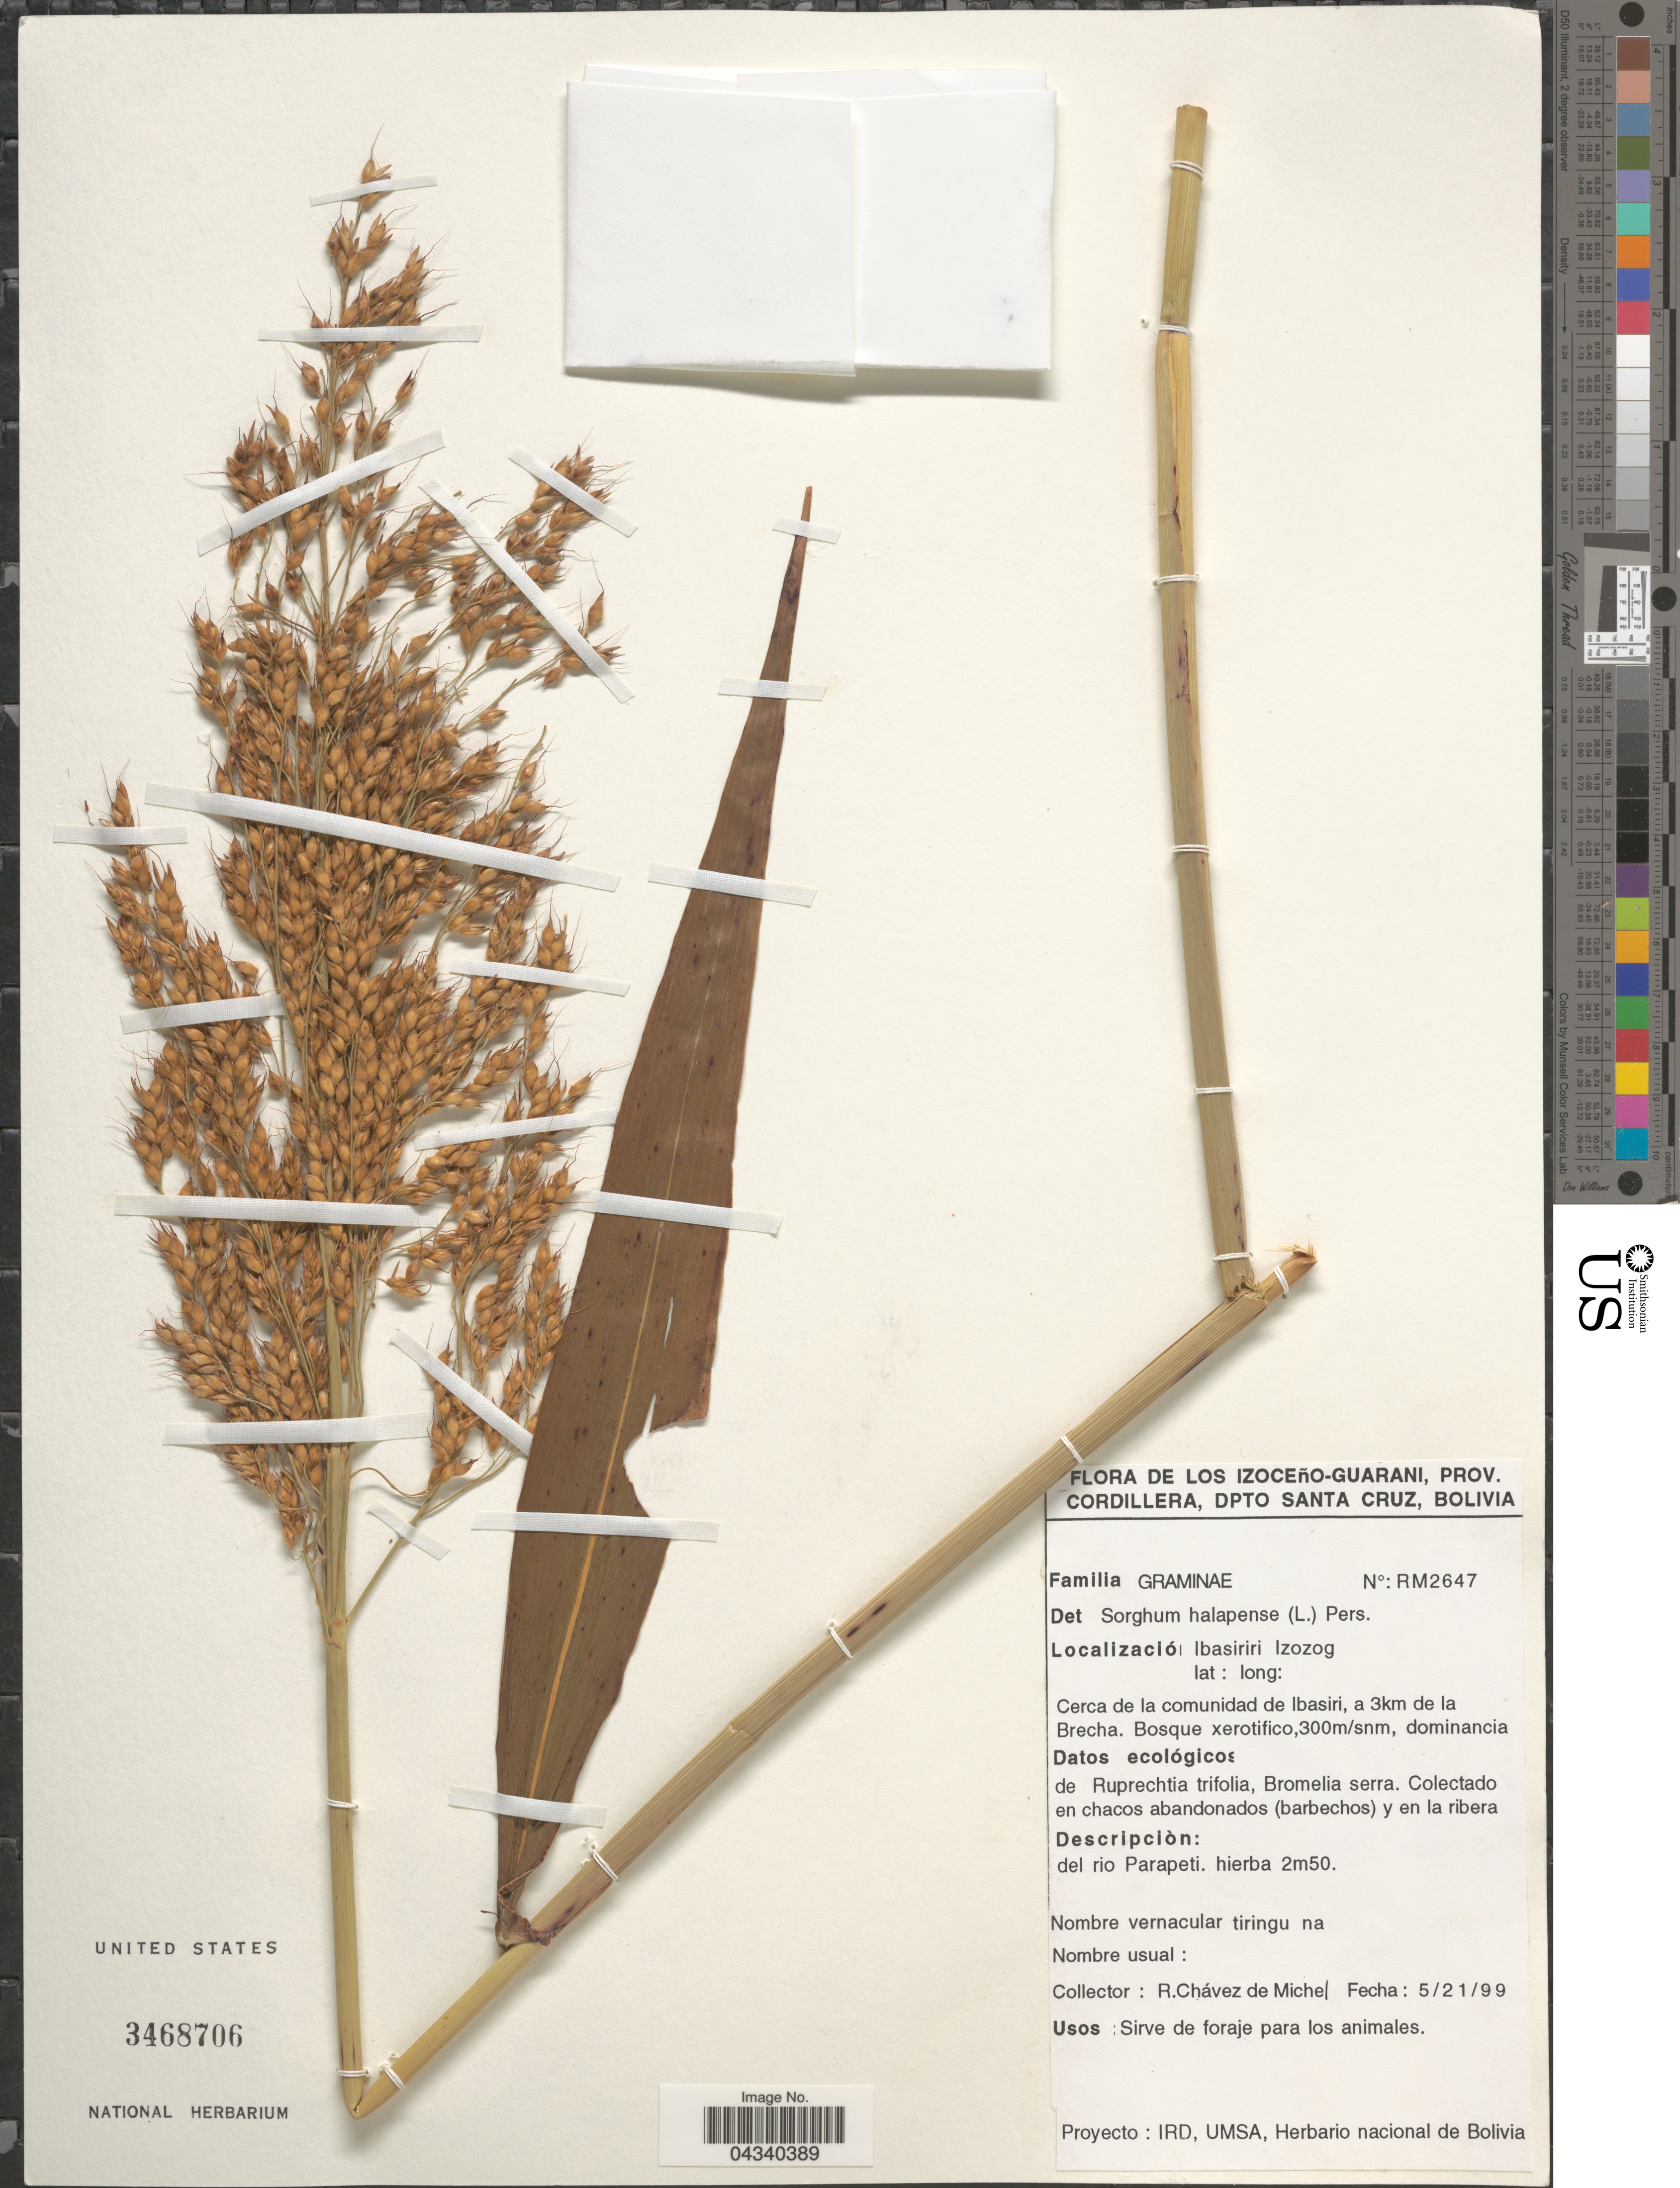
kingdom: Plantae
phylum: Tracheophyta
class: Liliopsida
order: Poales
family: Poaceae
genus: Sorghum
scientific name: Sorghum halepense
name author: (L.) Pers.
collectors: R. Chávez de Miche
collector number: RM2647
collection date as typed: Transcribed d/m/y: 21/5/99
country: Bolivia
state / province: Santa Cruz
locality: Izoceño-Guarani, Prov. Cordilllera, Dpto Santa Cruz. Cerca de la comunidad de Ibasiri, a 3km de la Brecha.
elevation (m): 300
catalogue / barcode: US 3468706